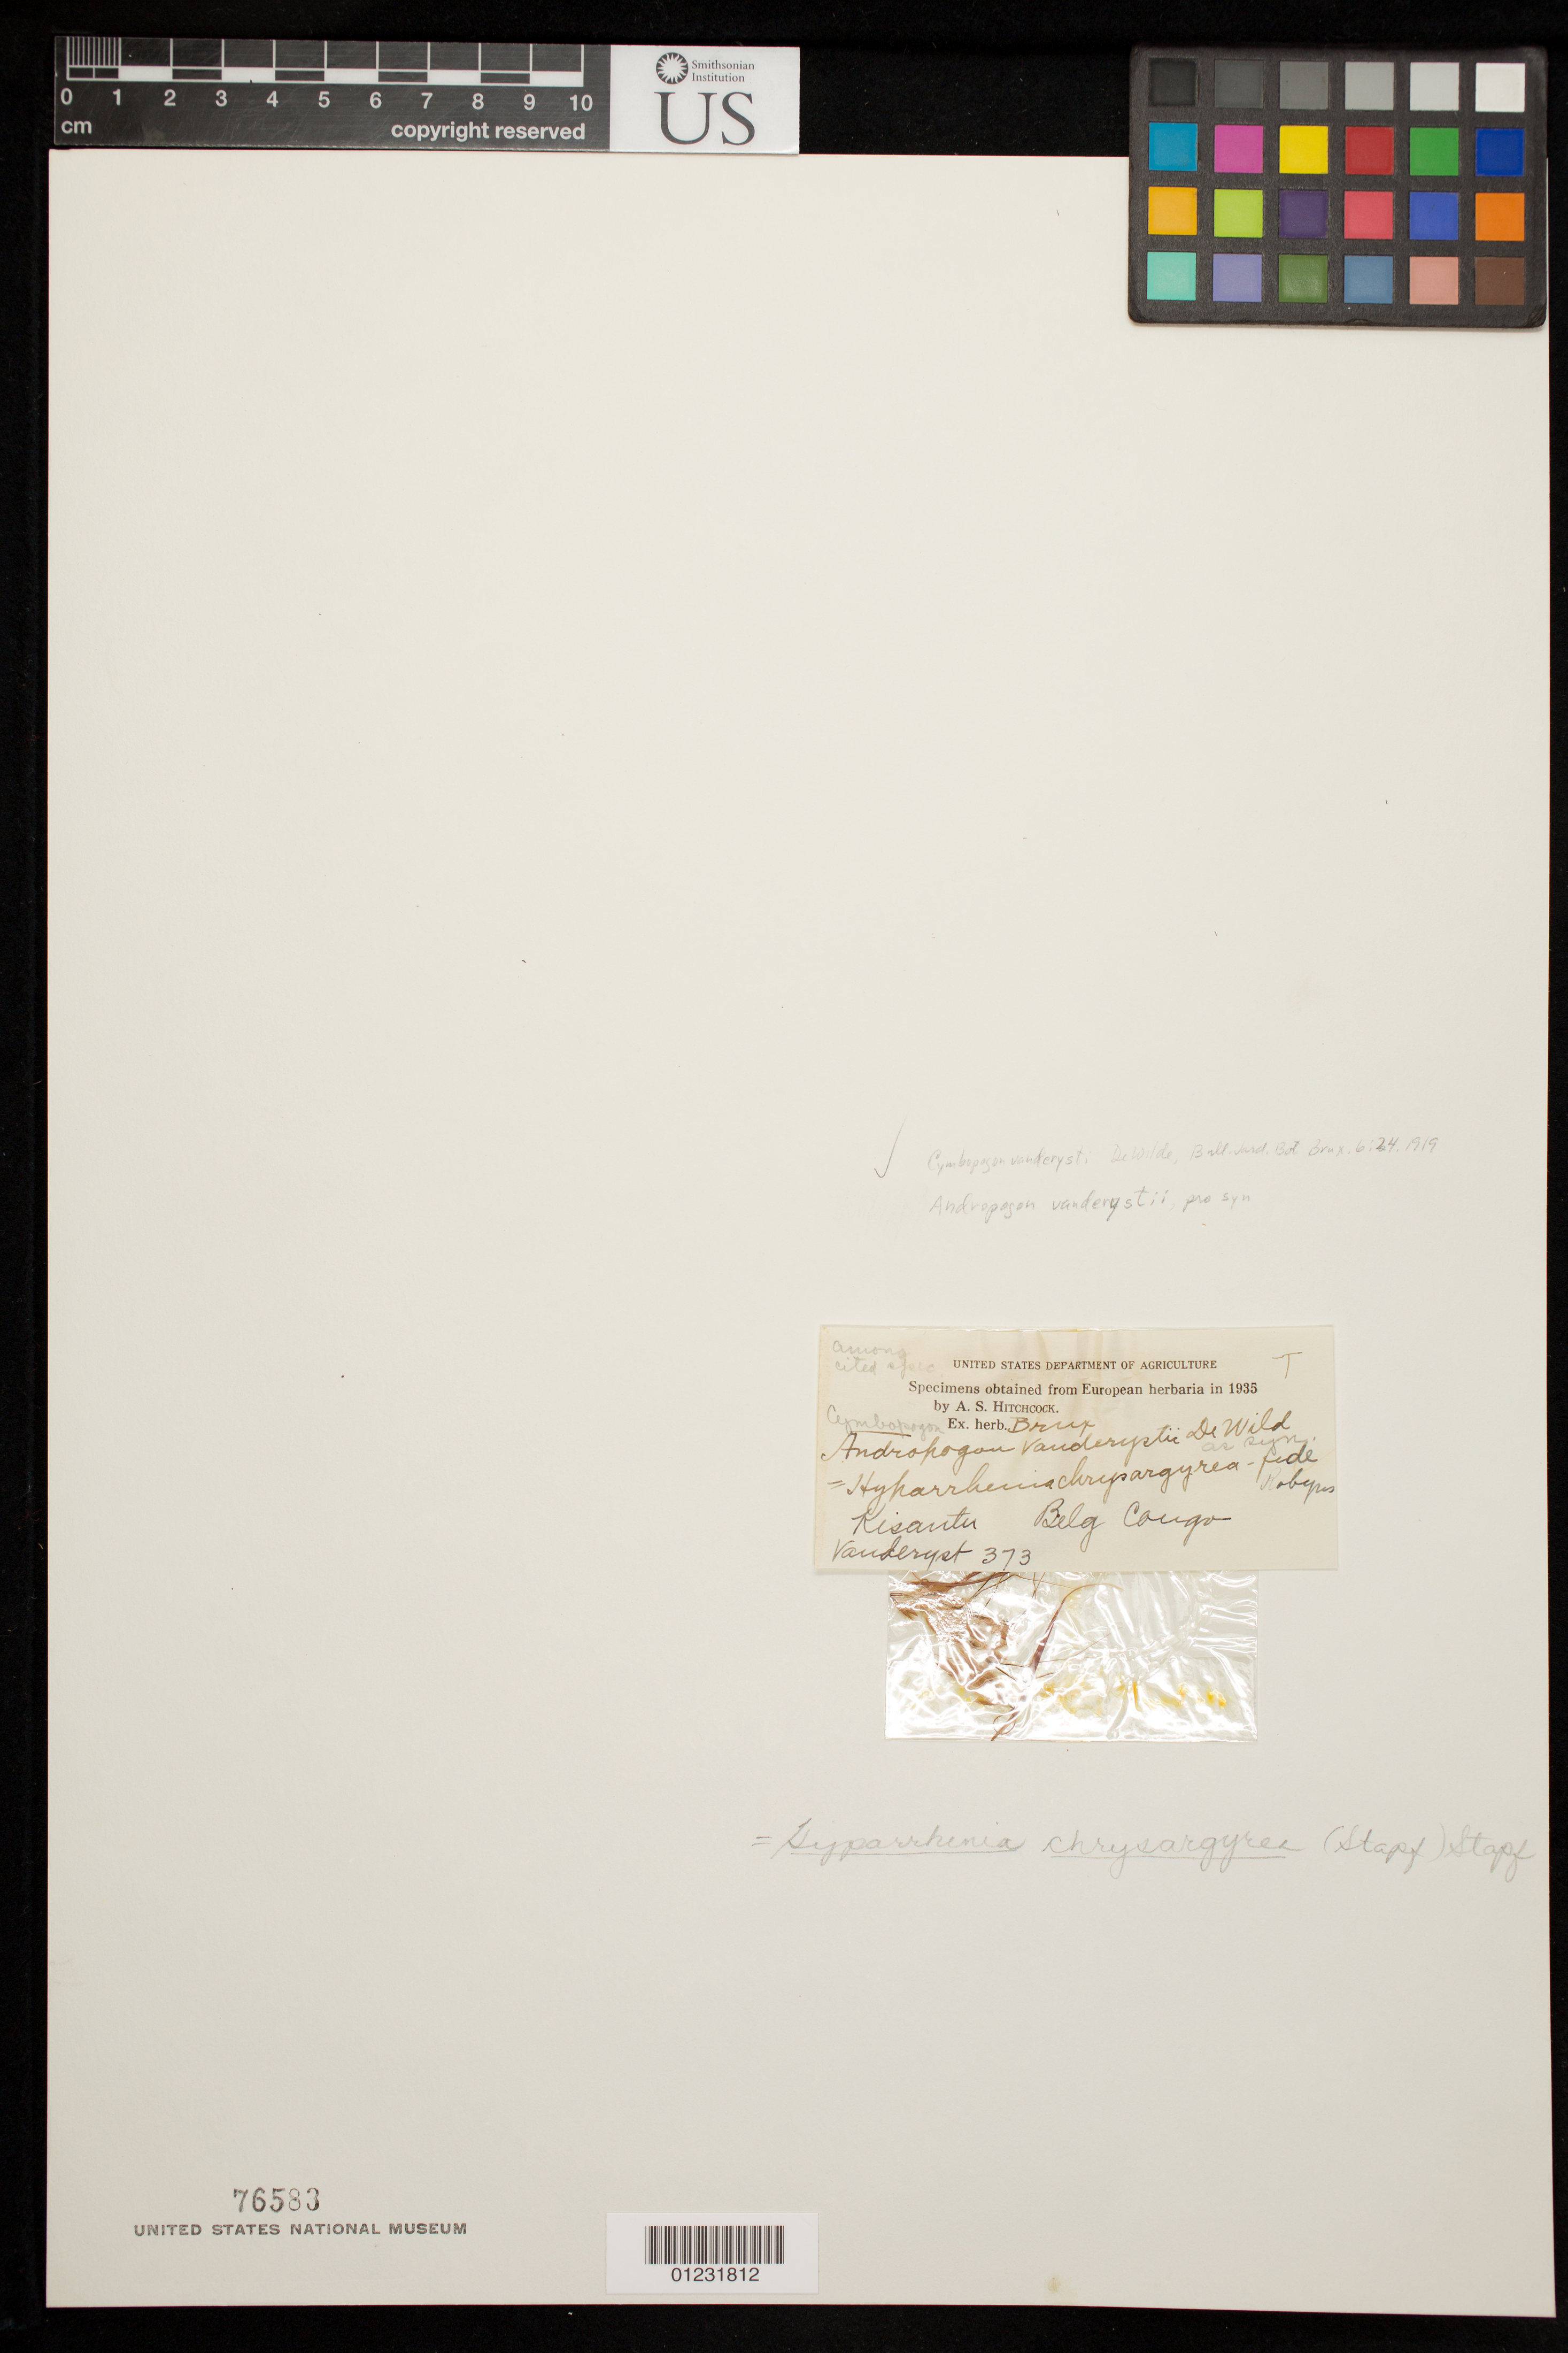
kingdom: Plantae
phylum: Tracheophyta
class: Liliopsida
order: Poales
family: Poaceae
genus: Cymbopogon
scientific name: Cymbopogon vanderystii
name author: De Wild.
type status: Isotype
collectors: Vanderyst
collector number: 373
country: Congo, Democratic Republic of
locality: Belg Congo, Kisantu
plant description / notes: Fragmentary material of type specimen ex herb. Bruxelles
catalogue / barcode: US 76583